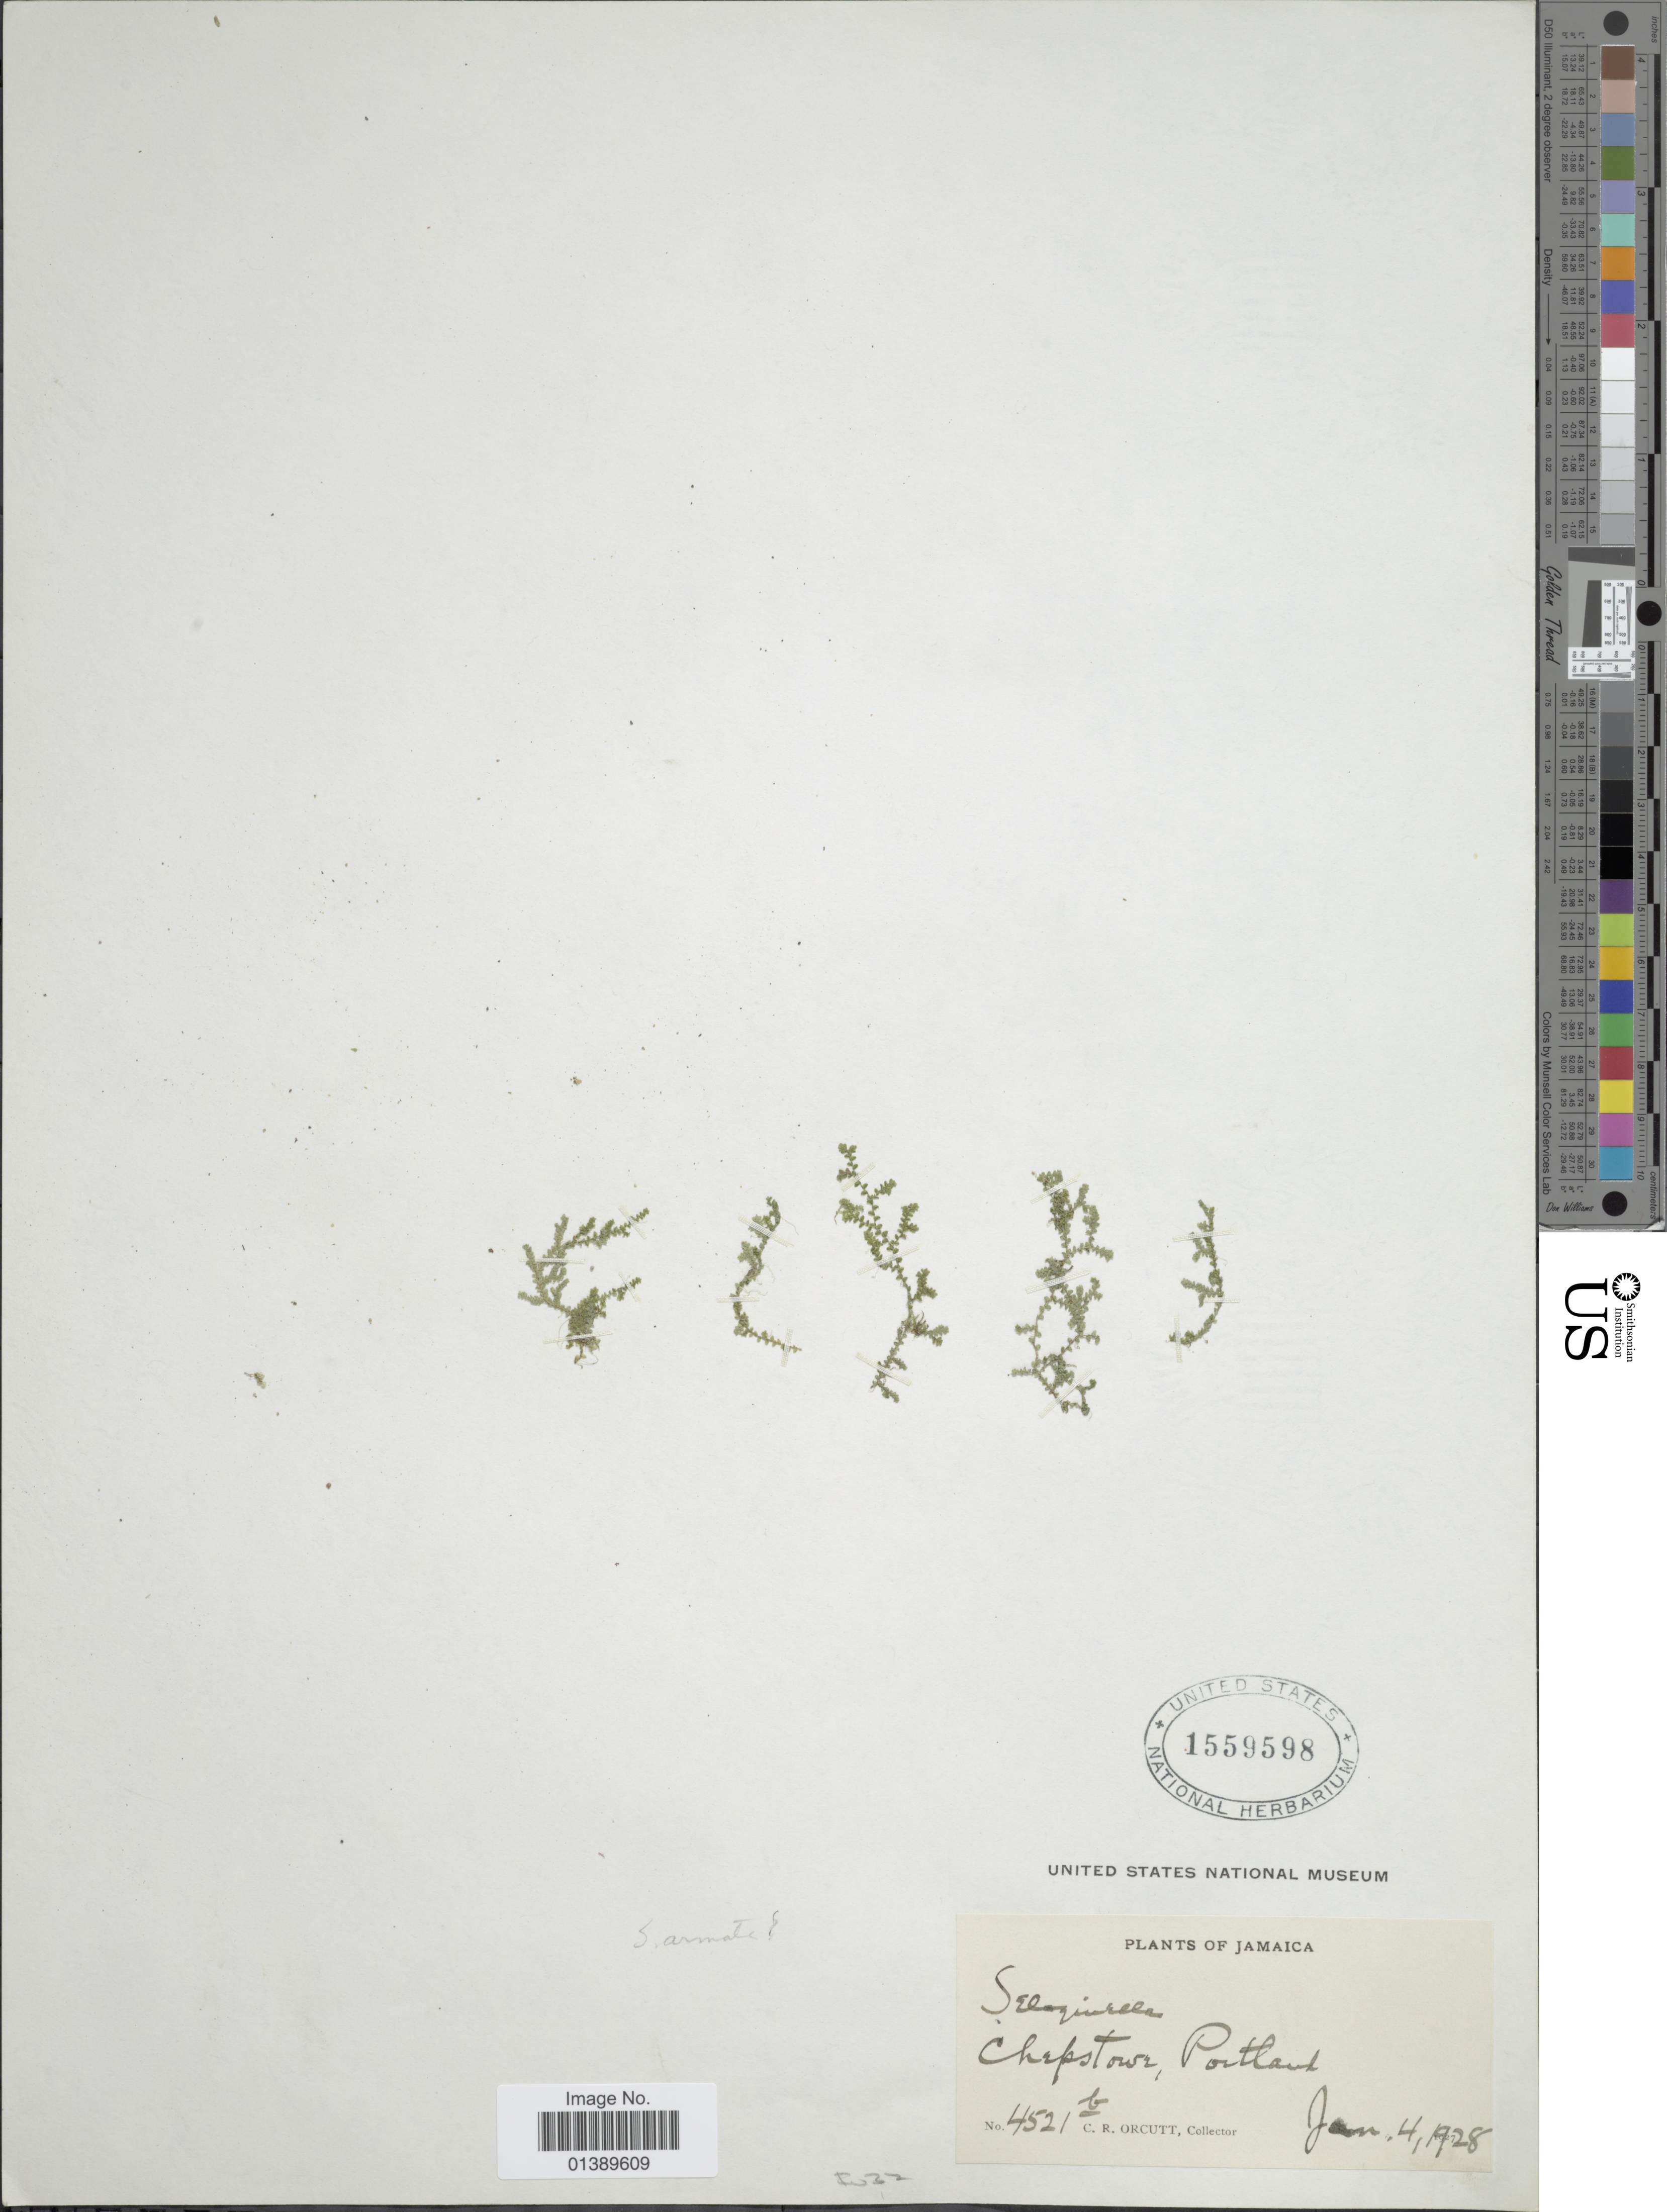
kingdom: Plantae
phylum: Tracheophyta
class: Lycopodiopsida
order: Selaginellales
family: Selaginellaceae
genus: Selaginella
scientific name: Selaginella armata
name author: Baker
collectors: C. R. Orcutt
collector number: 4521b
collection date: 1928-01-04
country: Jamaica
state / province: Portland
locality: Chepstowe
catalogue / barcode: US 1559598